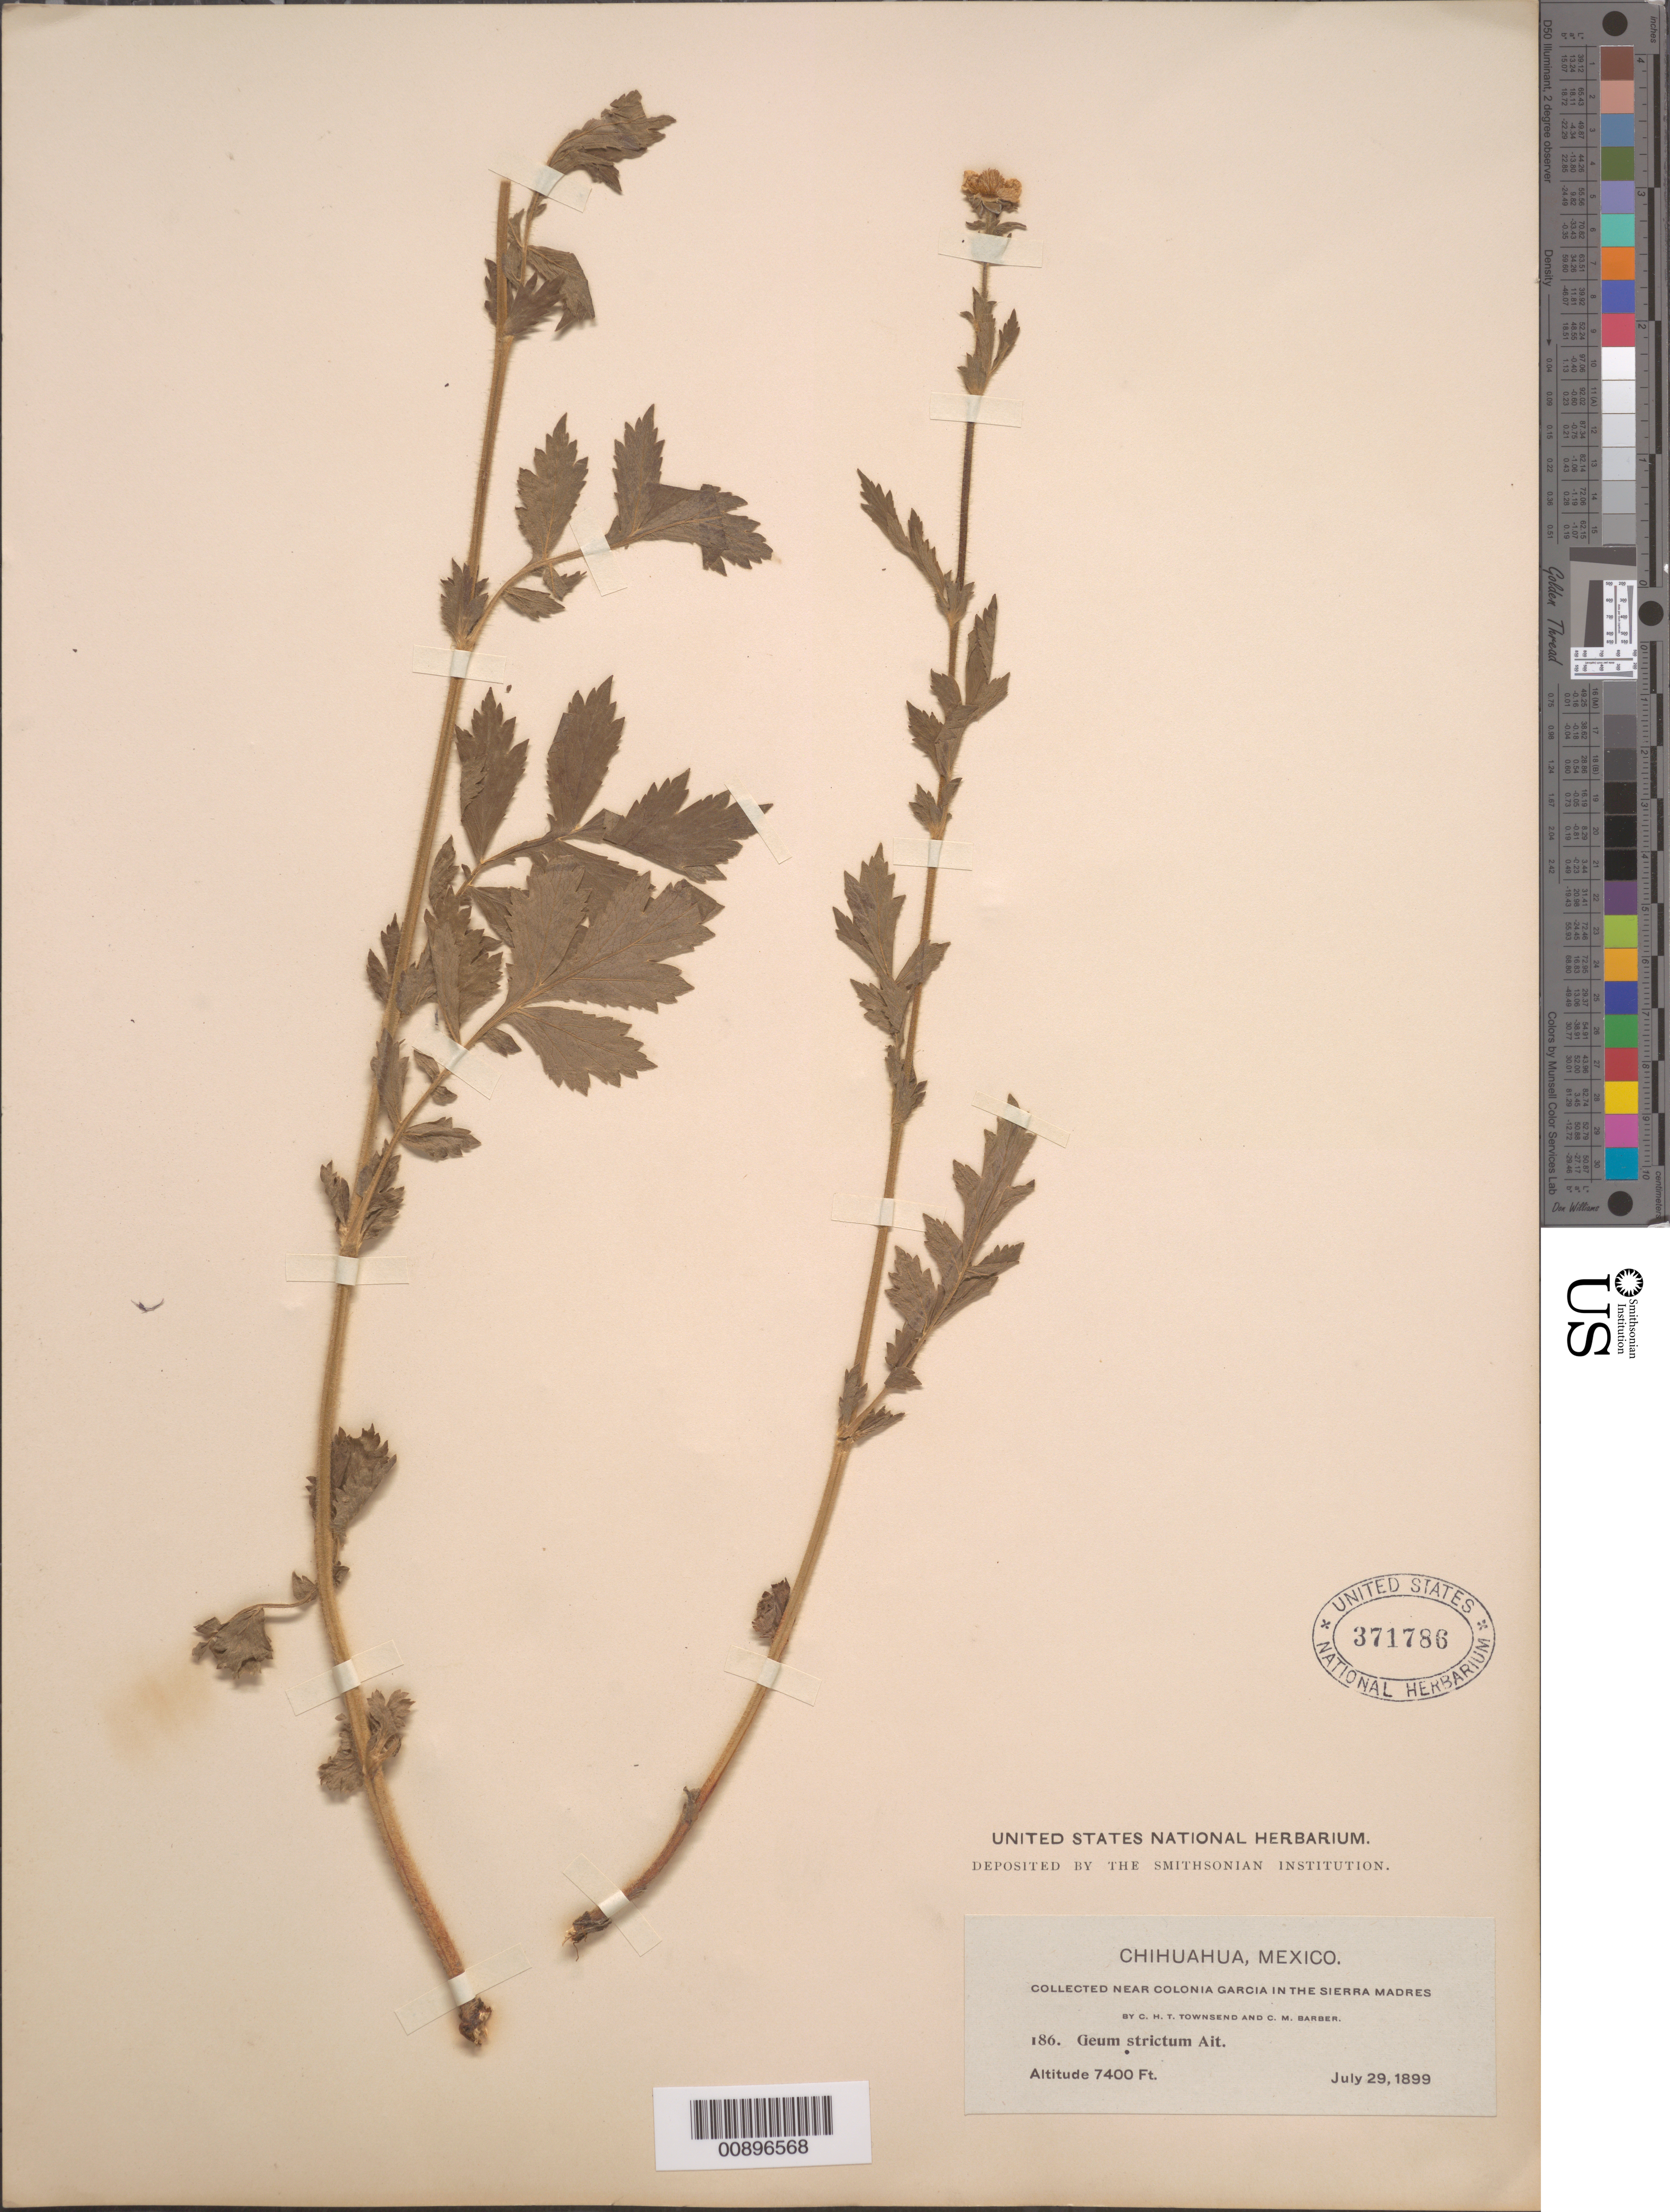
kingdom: Plantae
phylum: Tracheophyta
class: Magnoliopsida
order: Rosales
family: Rosaceae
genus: Geum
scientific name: Geum strictum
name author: Aiton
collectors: C. H. T. Townsend & C. Barber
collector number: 186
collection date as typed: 29 Jul 1899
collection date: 1899-07-29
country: Mexico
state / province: Chihuahua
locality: Near Colonia García in the Sierra Madre, Chihuahua.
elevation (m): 2256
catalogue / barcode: US 371786